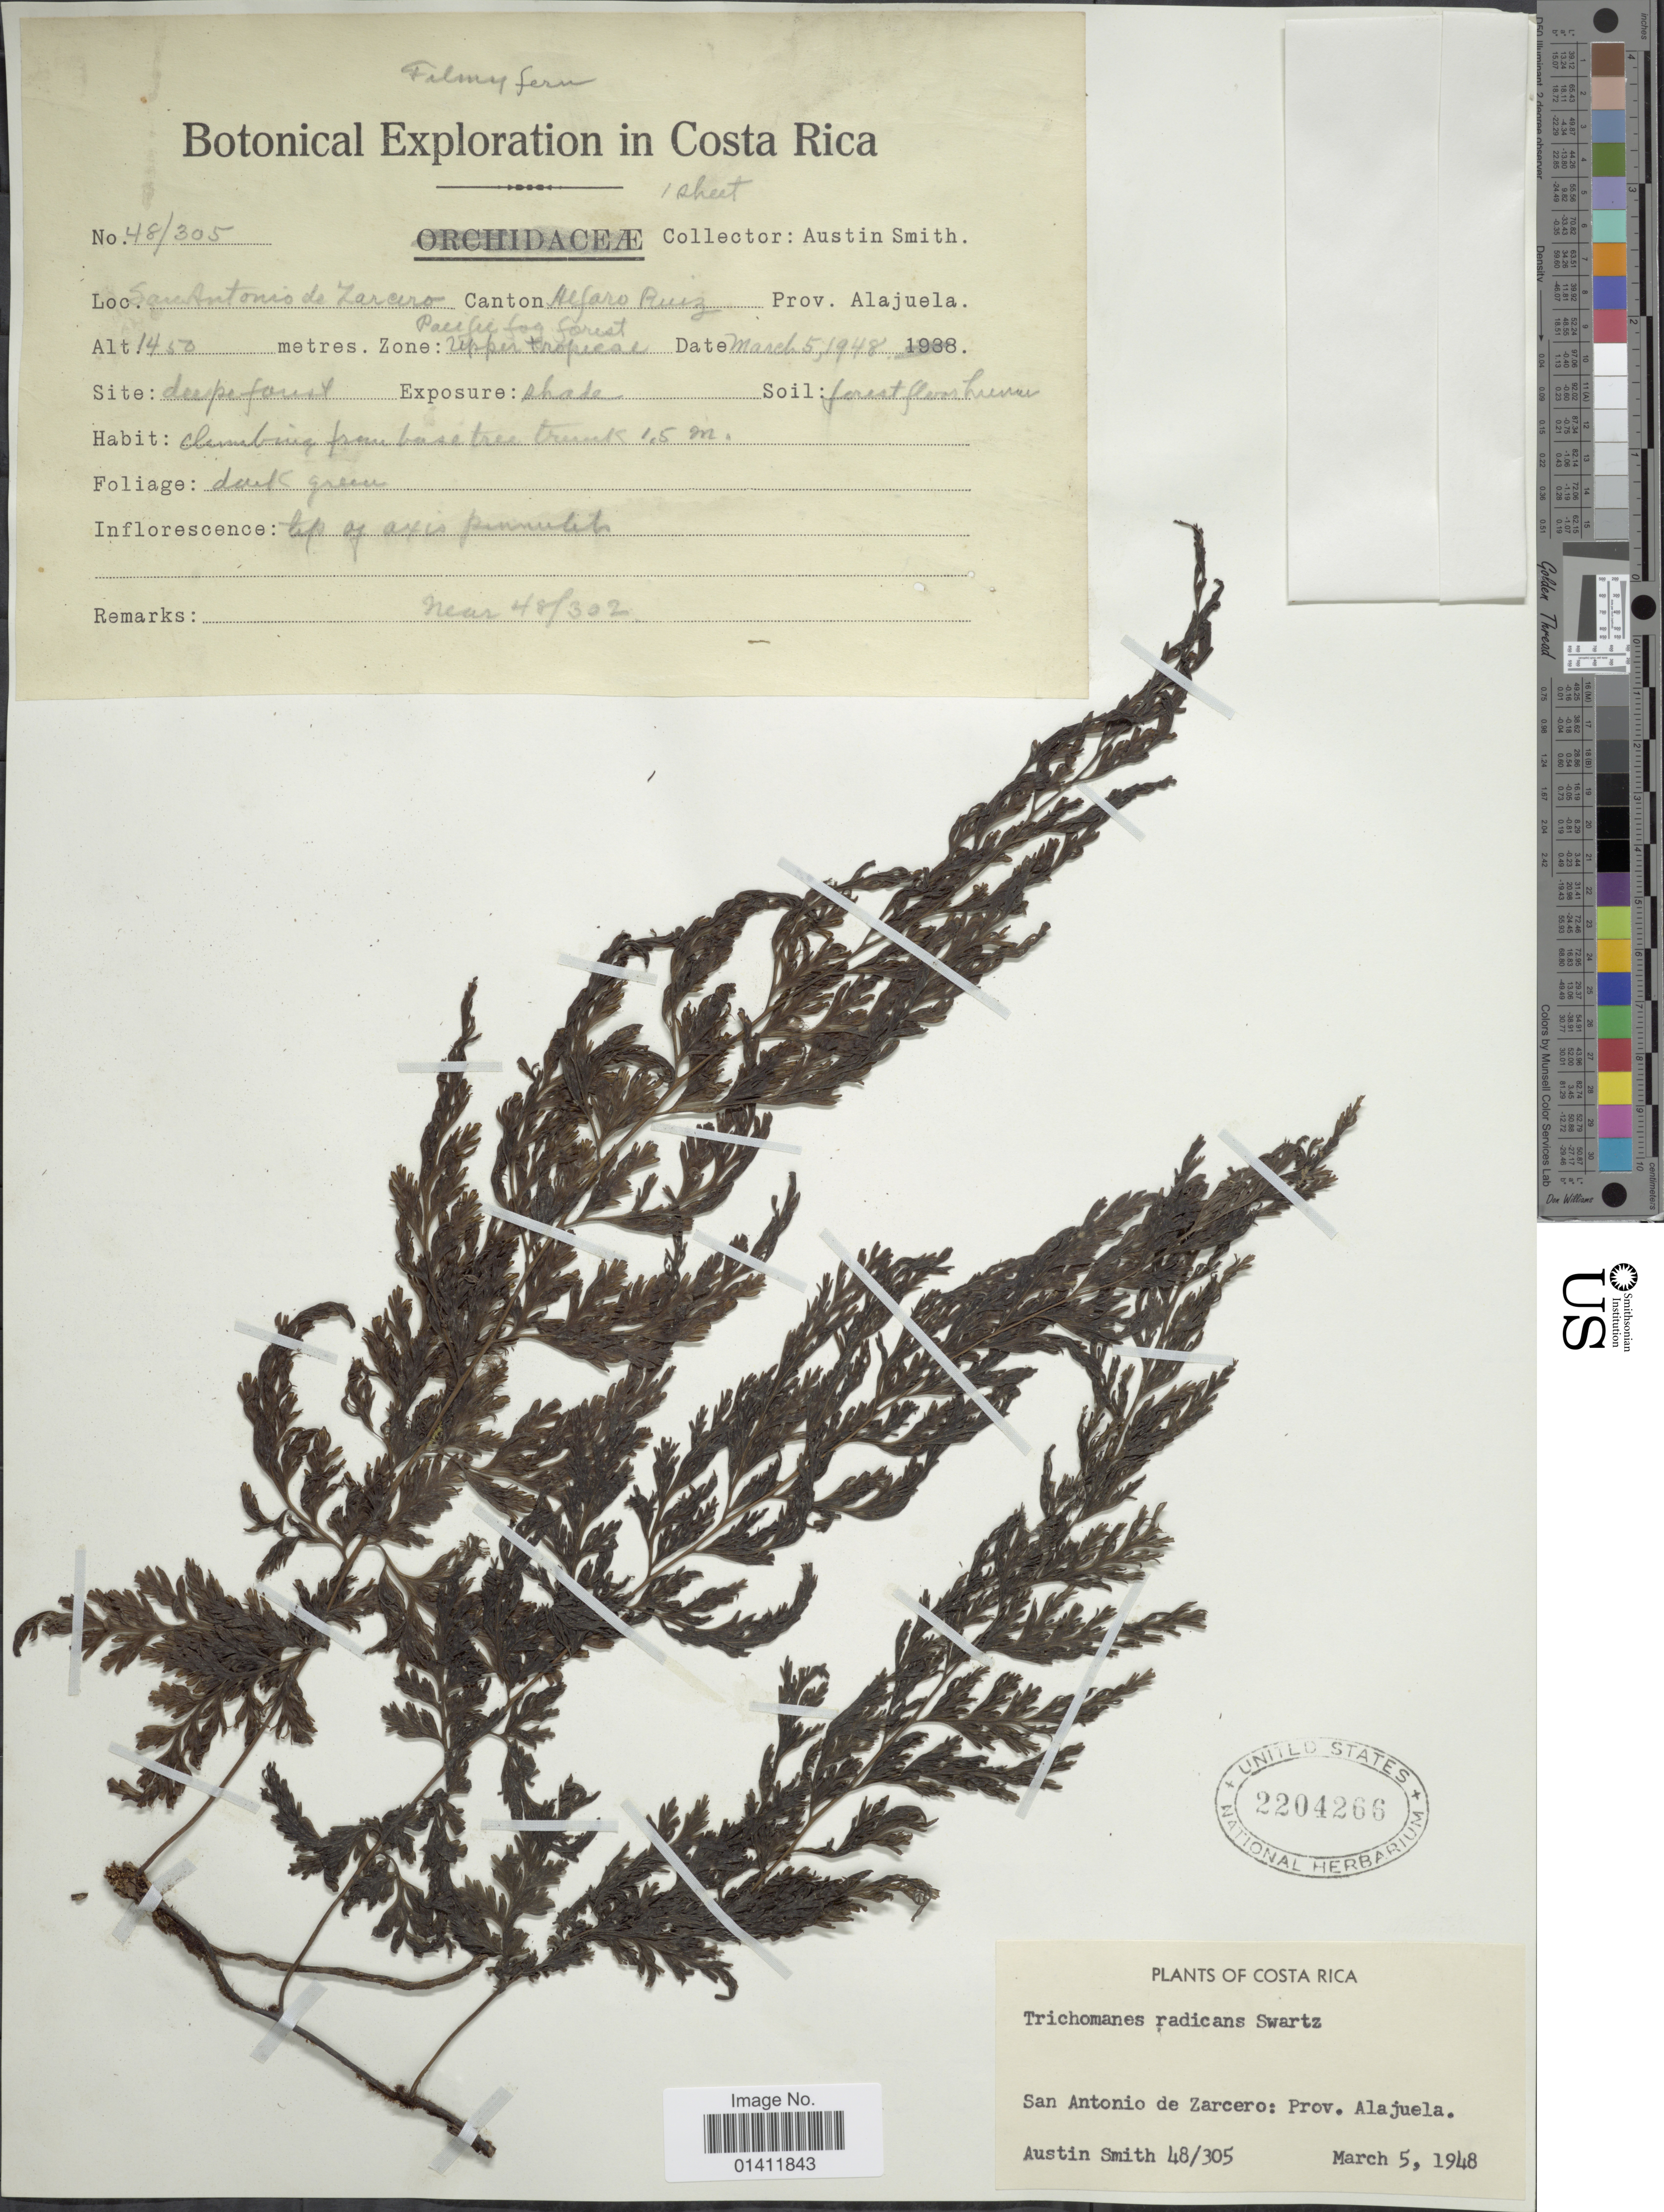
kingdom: Plantae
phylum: Tracheophyta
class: Polypodiopsida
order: Hymenophyllales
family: Hymenophyllaceae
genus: Vandenboschia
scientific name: Vandenboschia radicans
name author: (Sw.) Copel.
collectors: Aust P. Smith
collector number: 48/305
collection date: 1948-03-05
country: Costa Rica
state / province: Alajuela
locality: San Antonio de Zarcero: Prov. Alajuela.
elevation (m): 1450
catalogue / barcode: US 2204266